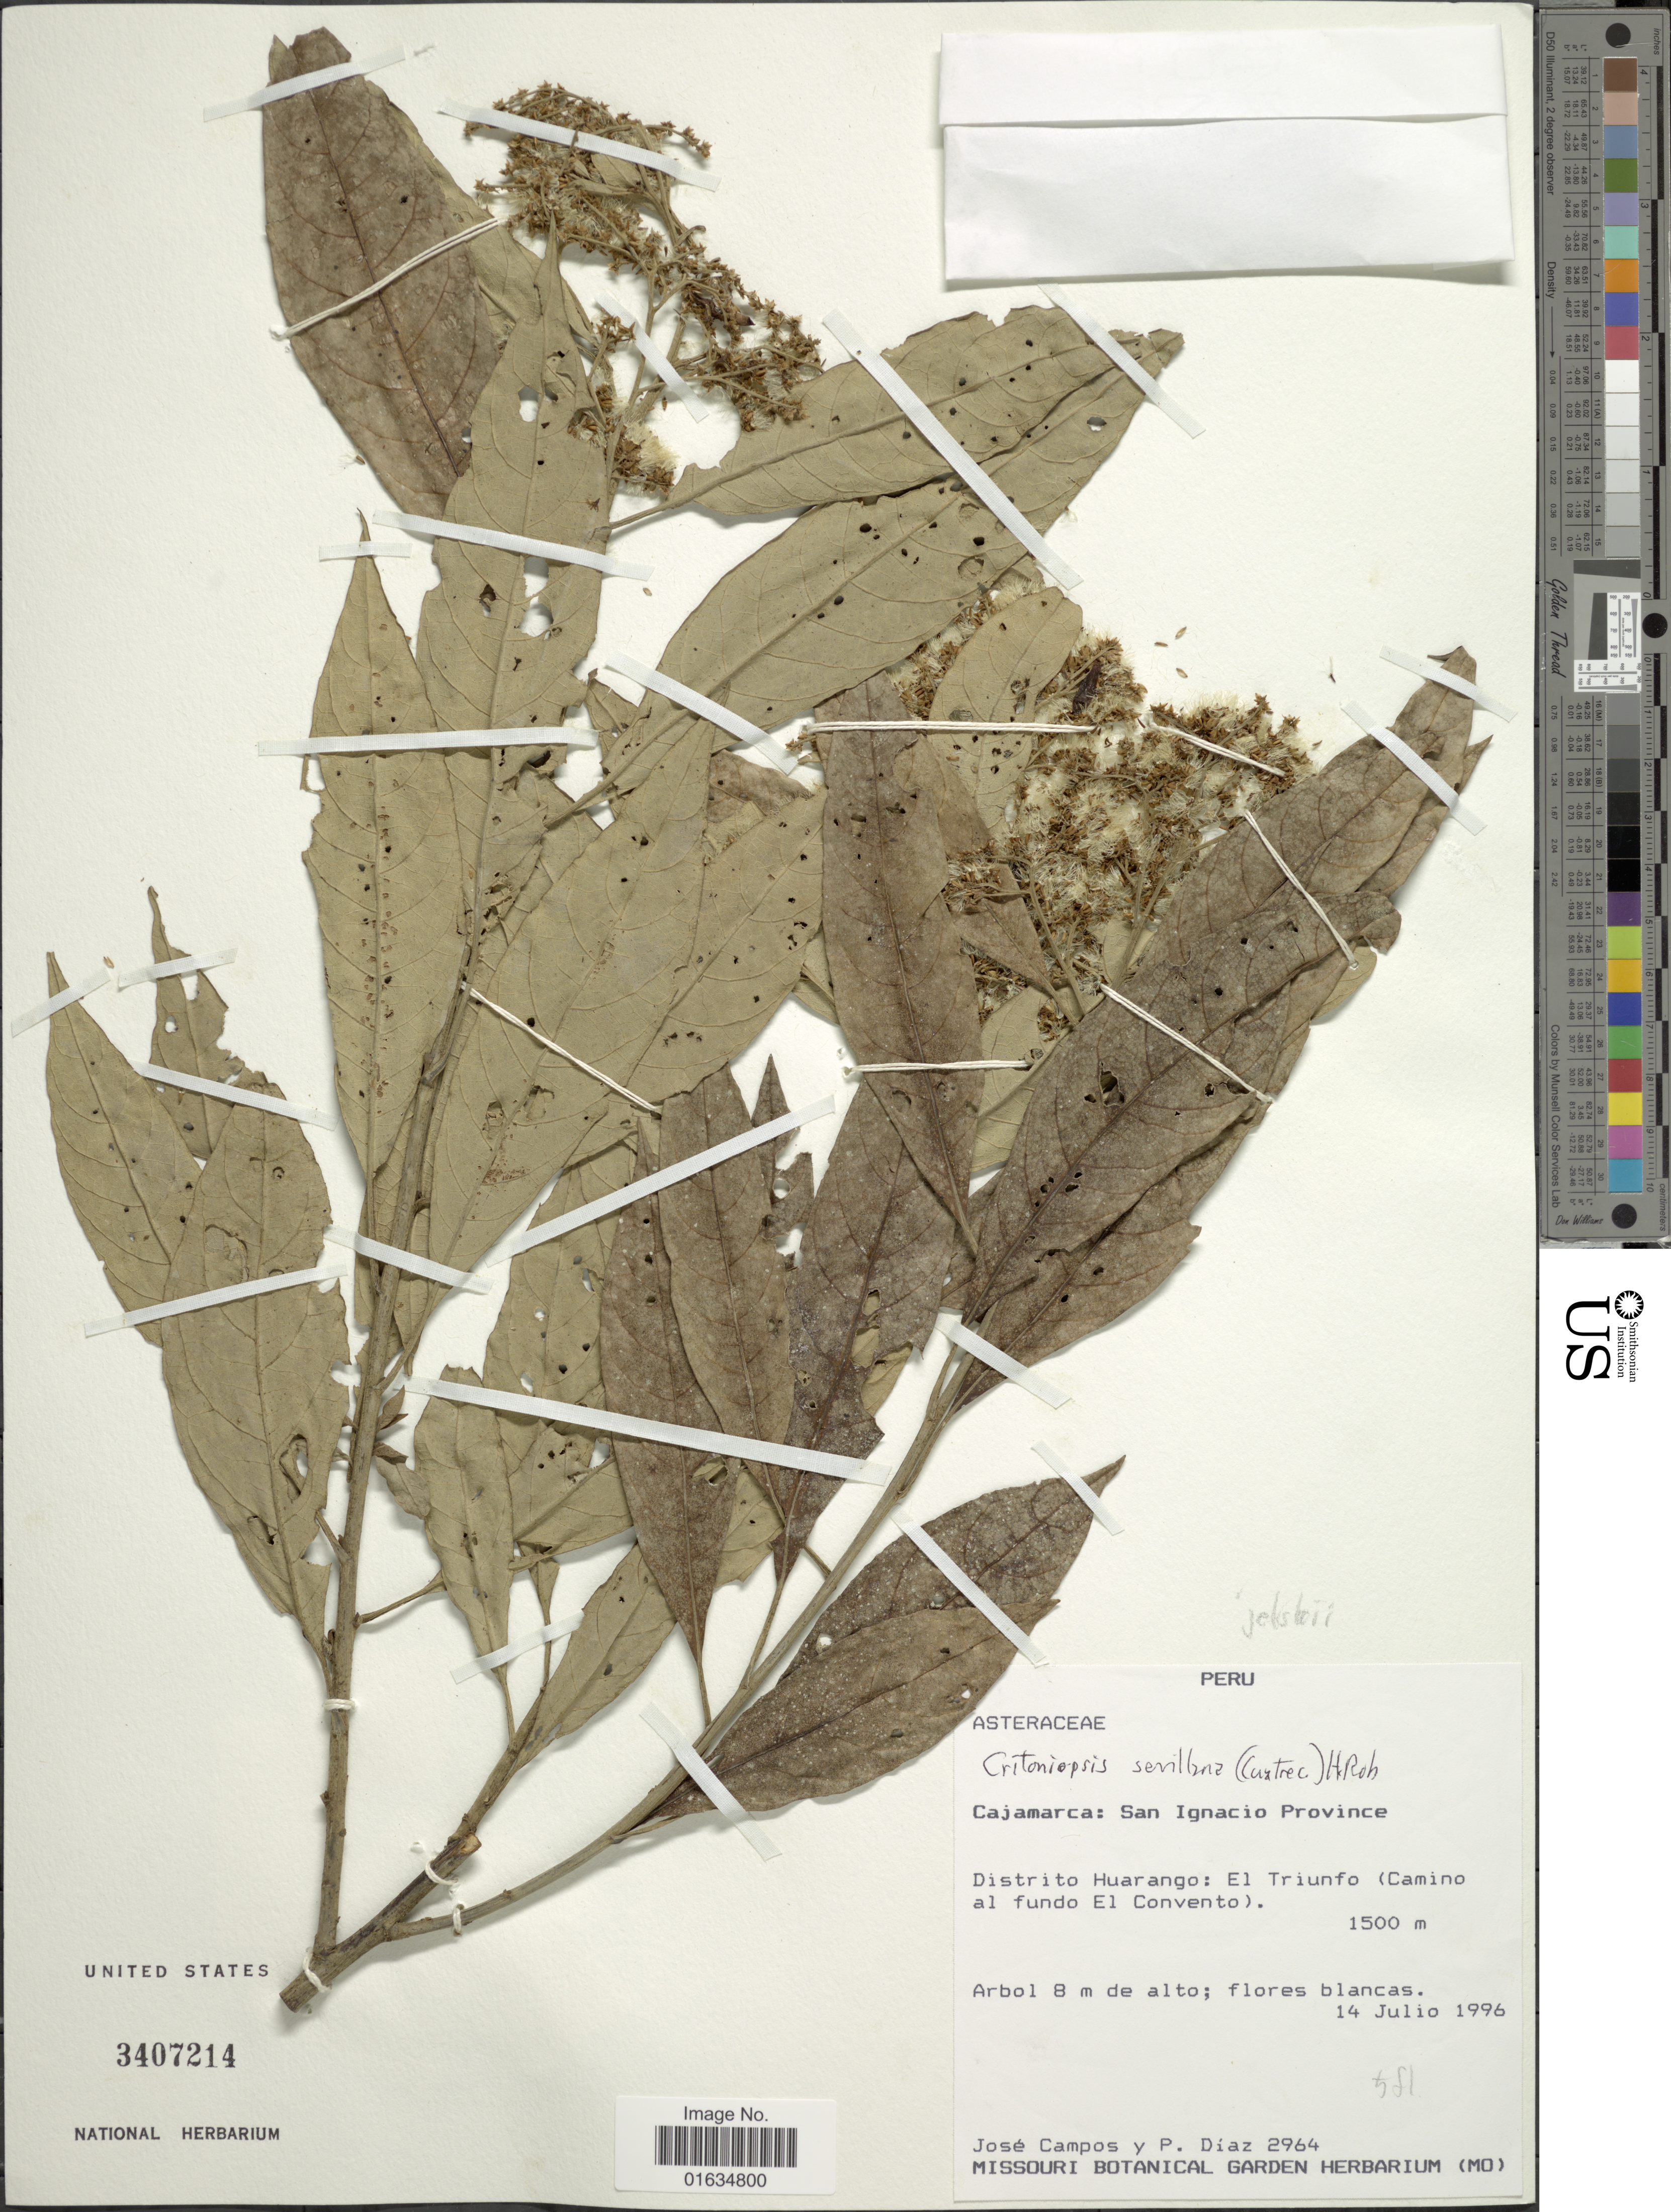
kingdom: Plantae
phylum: Tracheophyta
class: Magnoliopsida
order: Asterales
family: Asteraceae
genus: Critoniopsis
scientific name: Critoniopsis jelskii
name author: (Hieron.) H. Rob.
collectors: J. Campos & W. Díaz P.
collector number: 2964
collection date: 1996-07-14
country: Peru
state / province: Cajamarca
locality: San Ignacio Province, Distrito Huarango: El Triunfo (Camino al fundo El convento).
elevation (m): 1500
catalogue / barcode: US 3407214